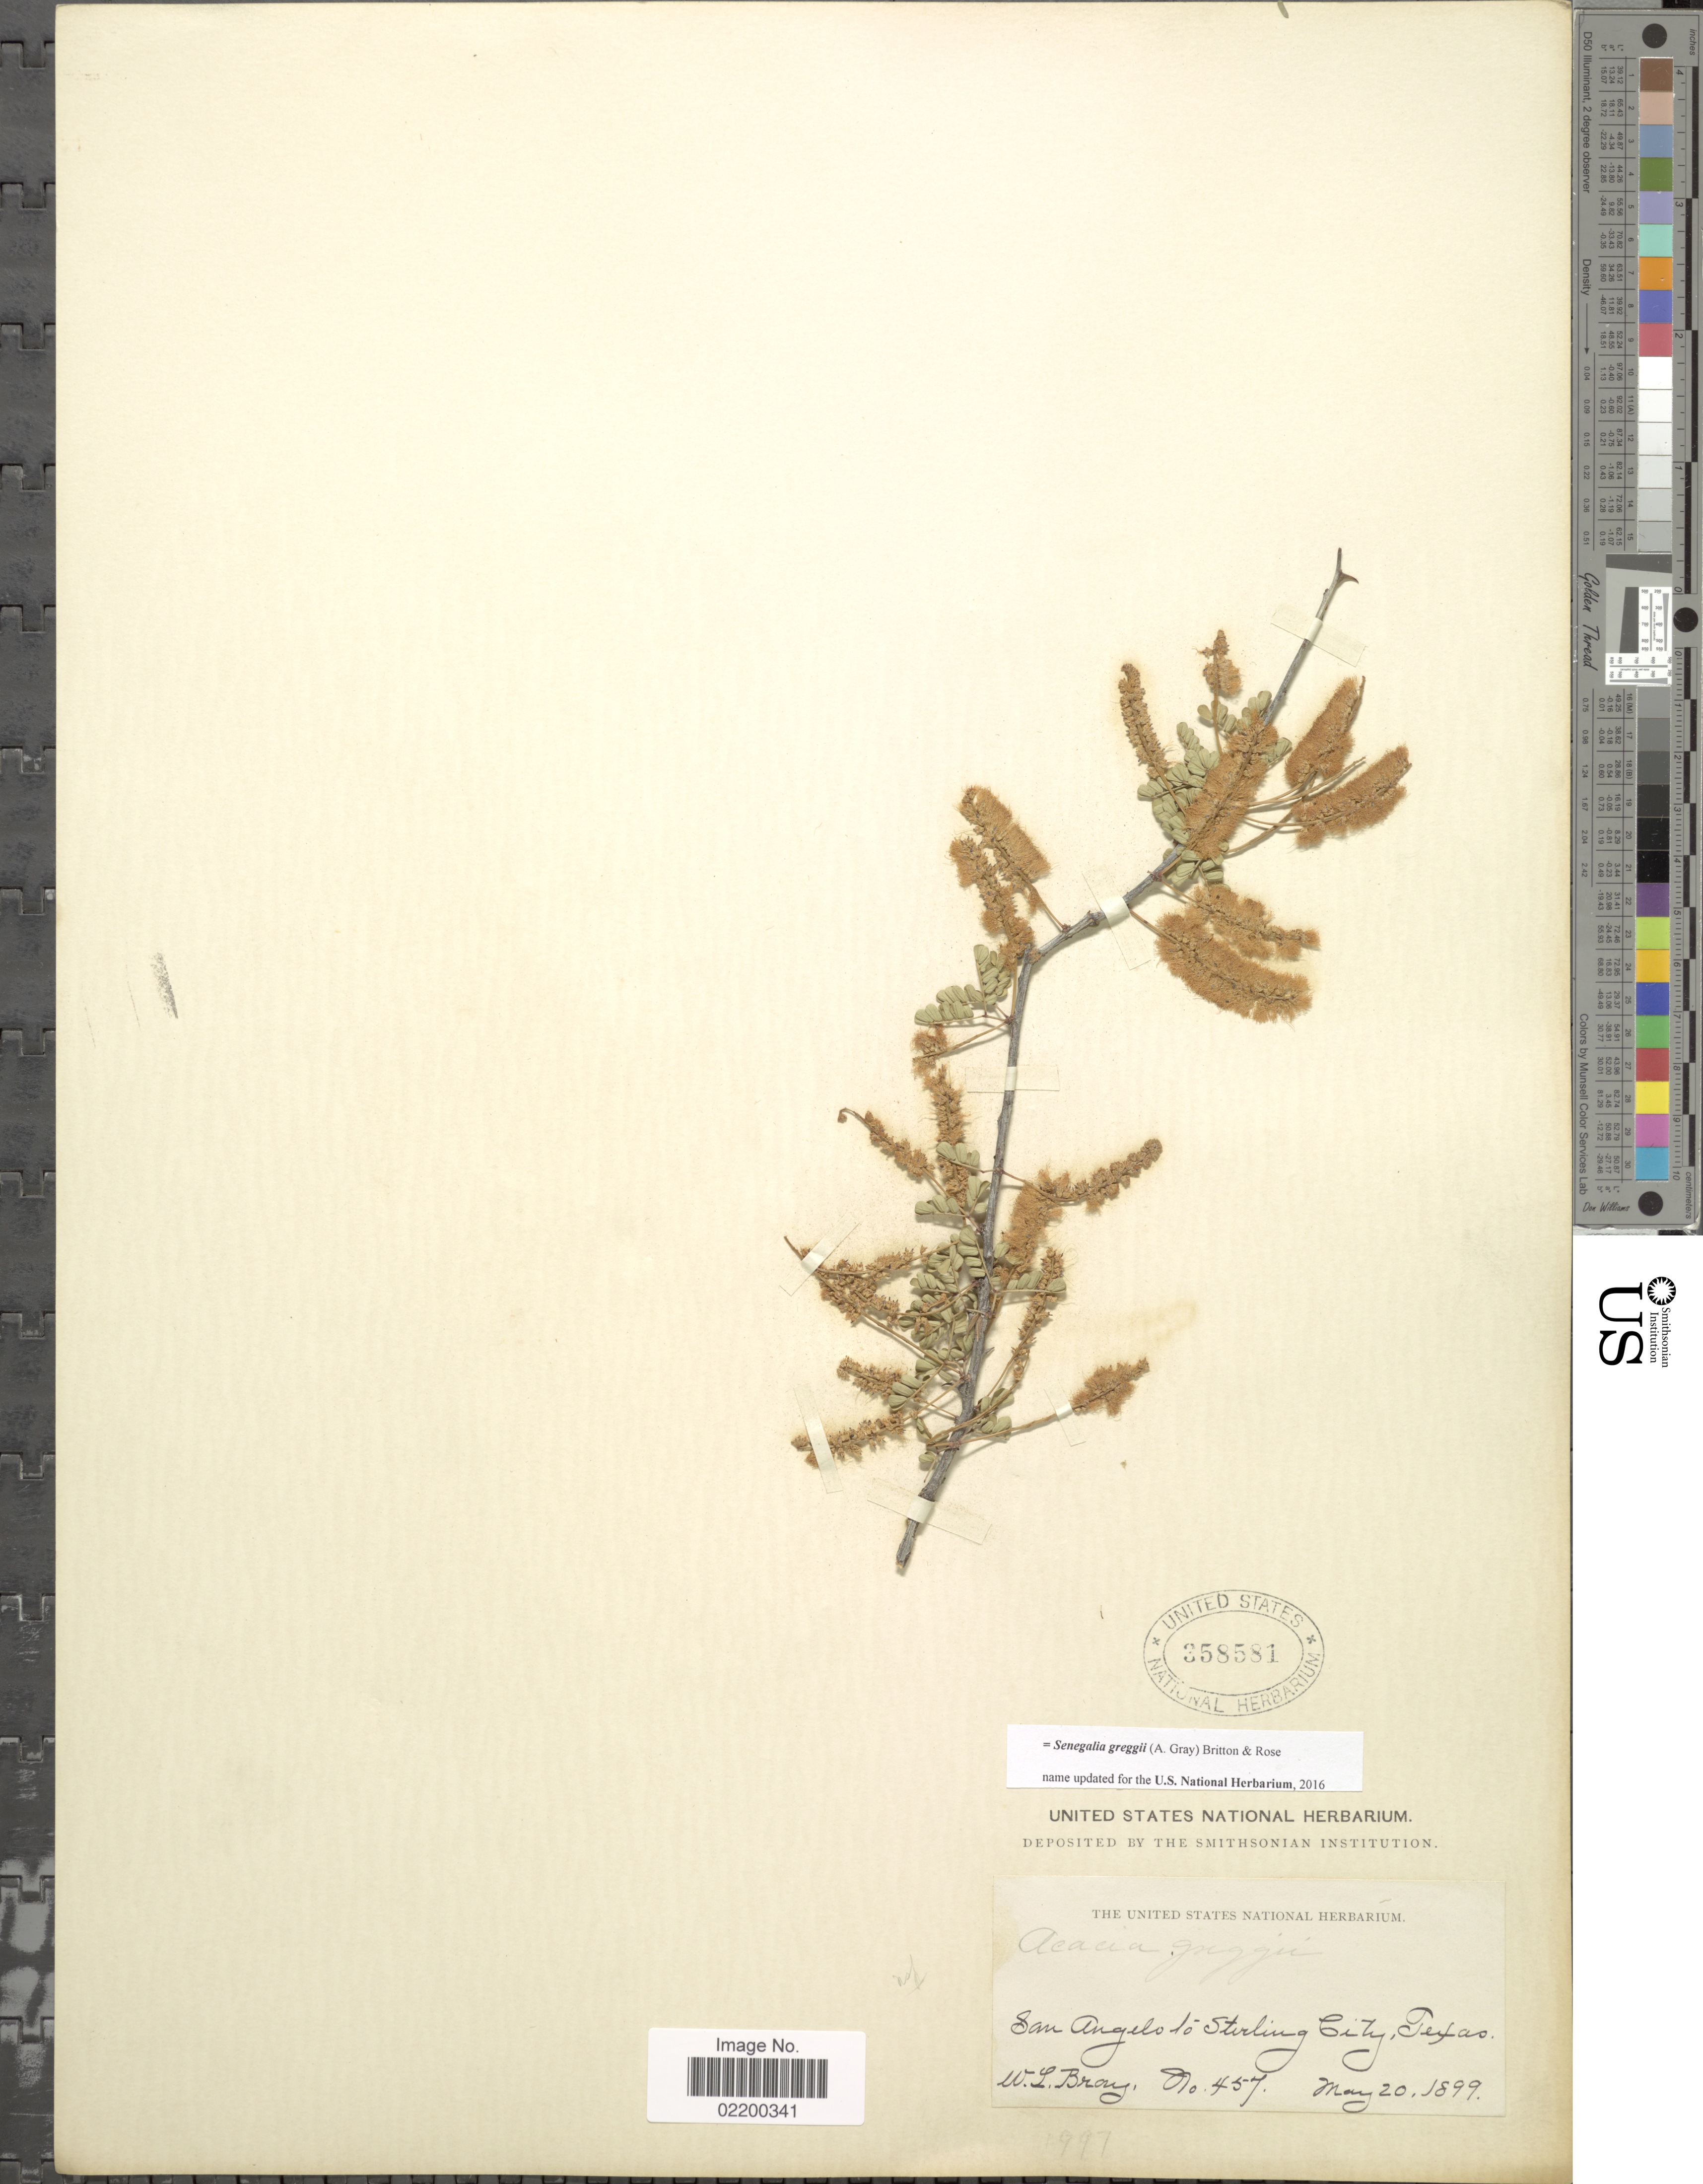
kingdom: Plantae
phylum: Tracheophyta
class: Magnoliopsida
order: Fabales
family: Fabaceae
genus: Senegalia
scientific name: Senegalia greggii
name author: (A. Gray) Britton & Rose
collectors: W. L. Bray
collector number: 457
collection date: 1899-05-20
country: United States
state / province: Texas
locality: San Angelo to Sterling City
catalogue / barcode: US 358581